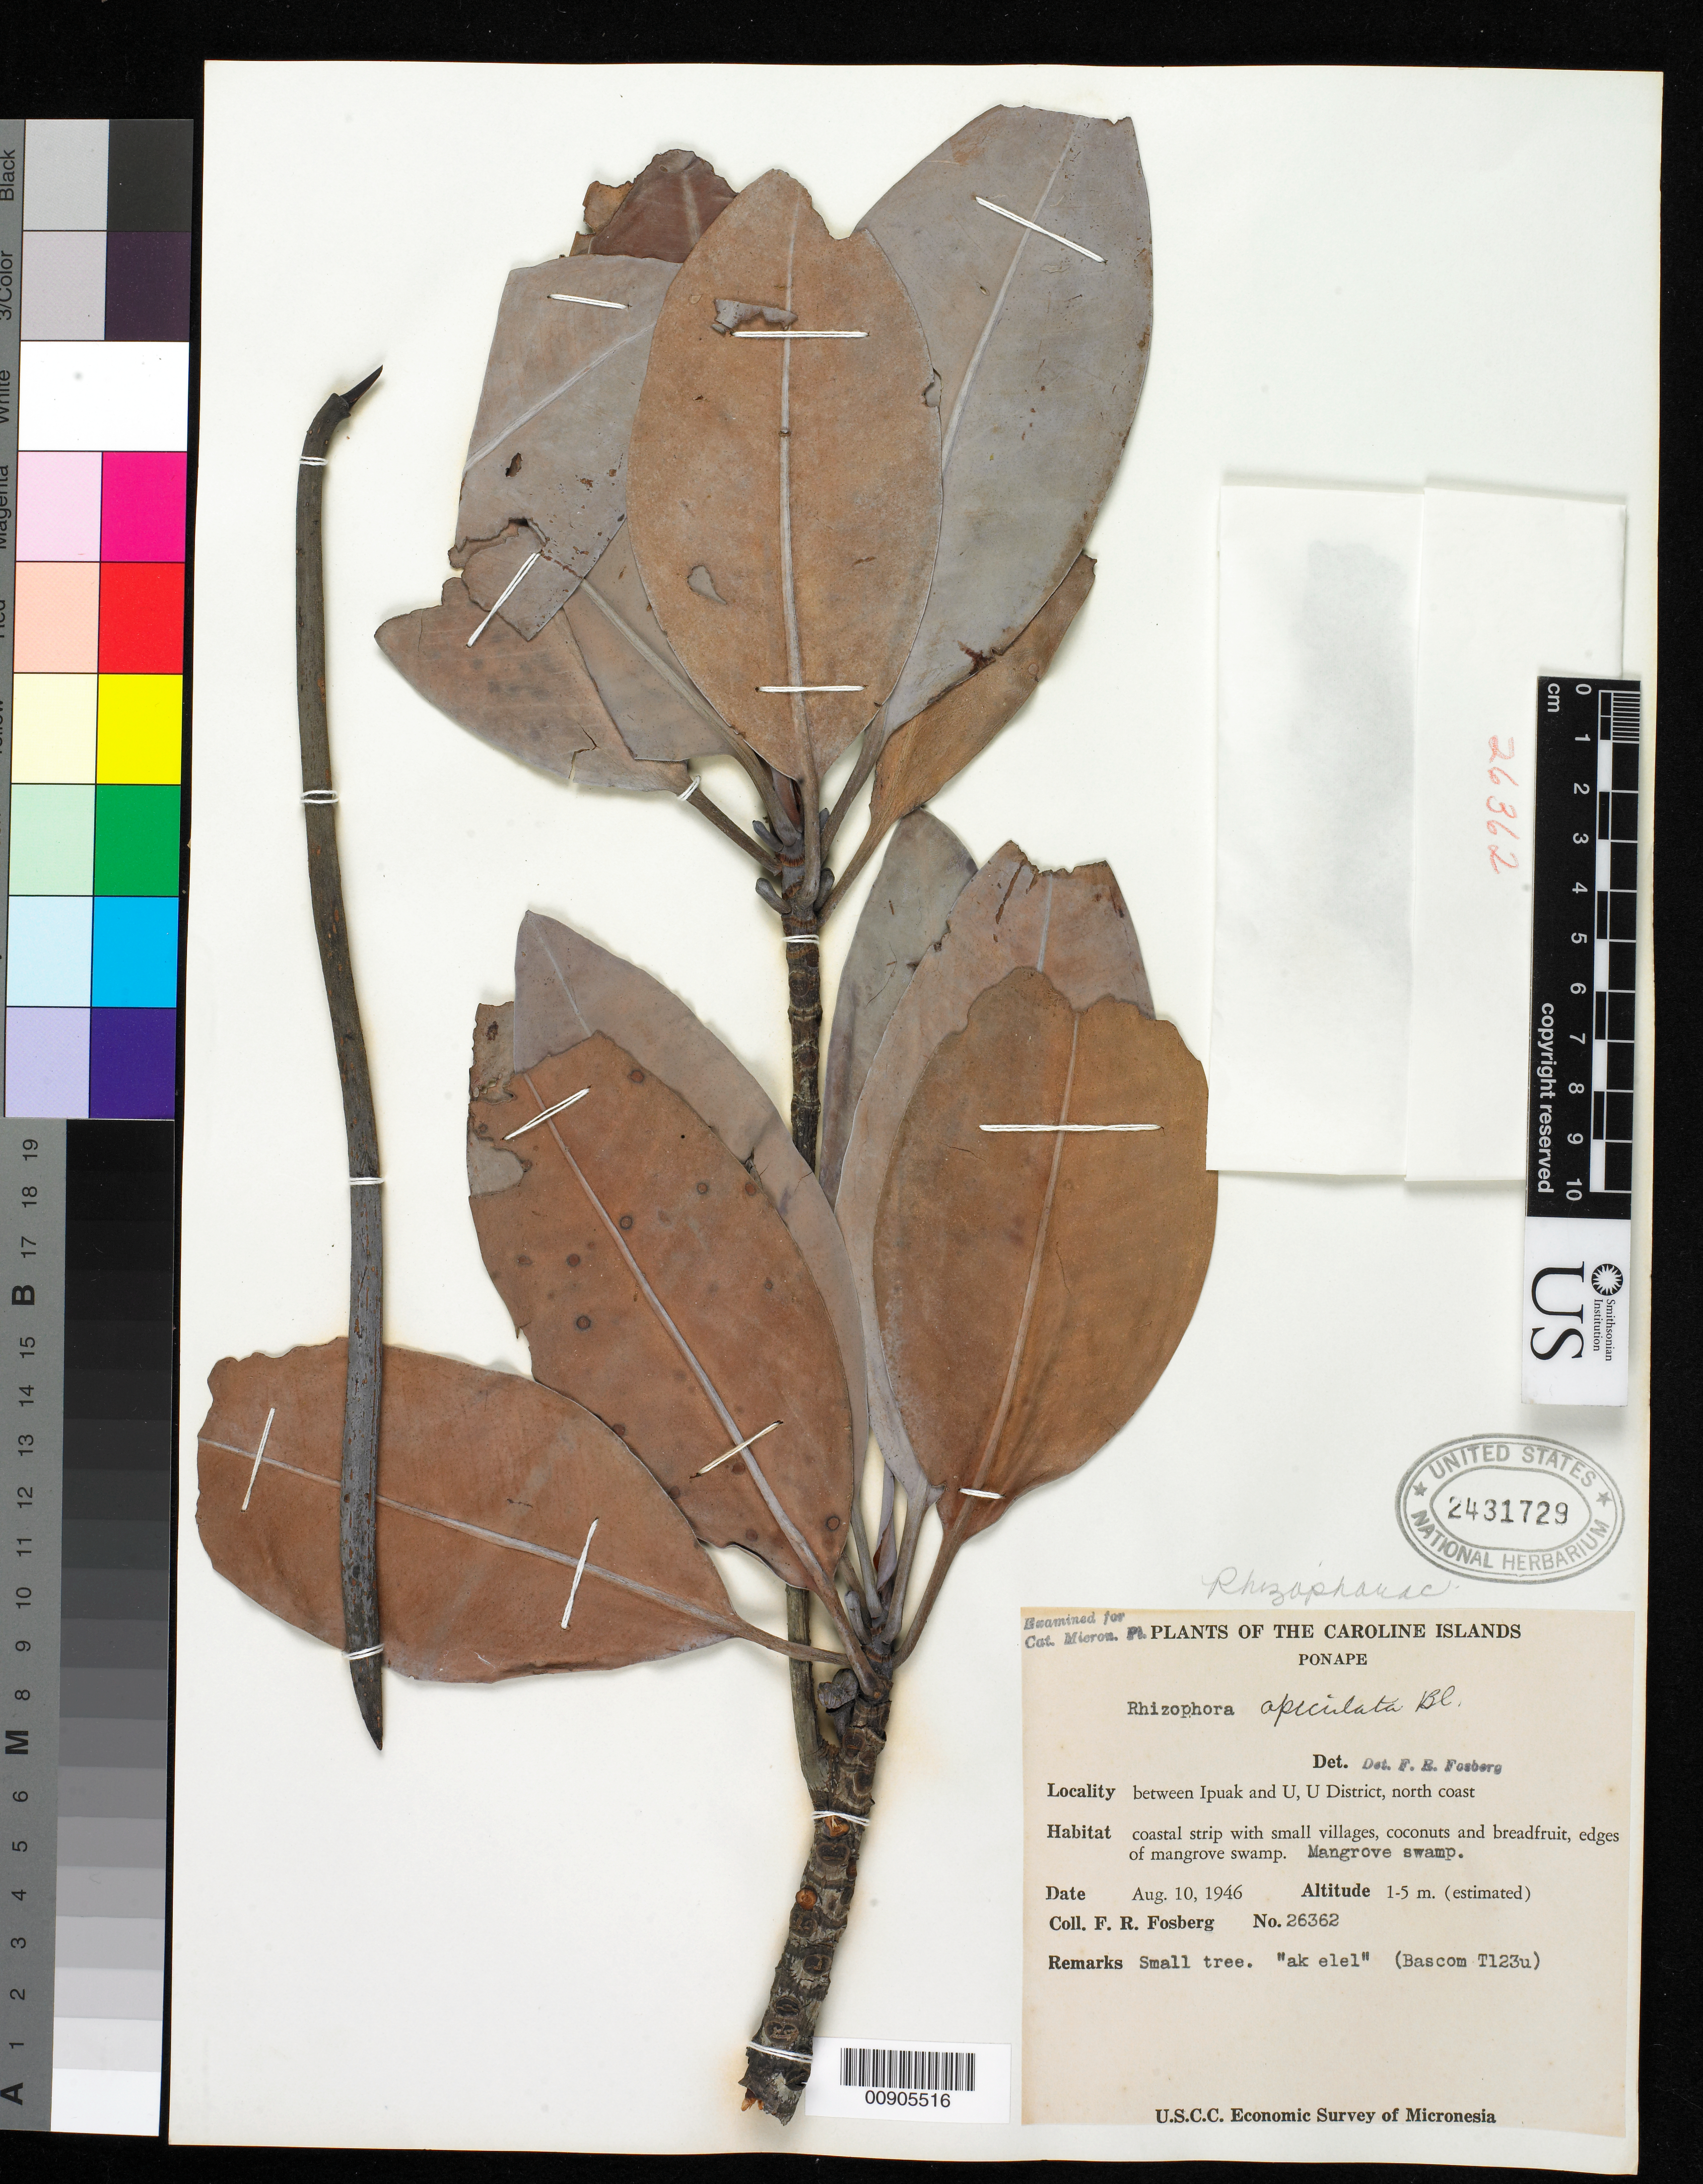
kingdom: Plantae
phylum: Tracheophyta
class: Magnoliopsida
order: Malpighiales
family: Rhizophoraceae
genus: Rhizophora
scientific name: Rhizophora apiculata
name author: Blume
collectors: F. R. Fosberg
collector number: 26362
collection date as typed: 10 Aug 1946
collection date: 1946-08-10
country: Micronesia, Federated States of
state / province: Pohnpei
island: Pohnpei [Ponape]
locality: Between Ipuak and U, U District, north coast,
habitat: Costal strip with small villages, cocnuts and breadfruits, edges of mangrove swamp. Mangrove swamp.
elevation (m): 1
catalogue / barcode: US 2431729